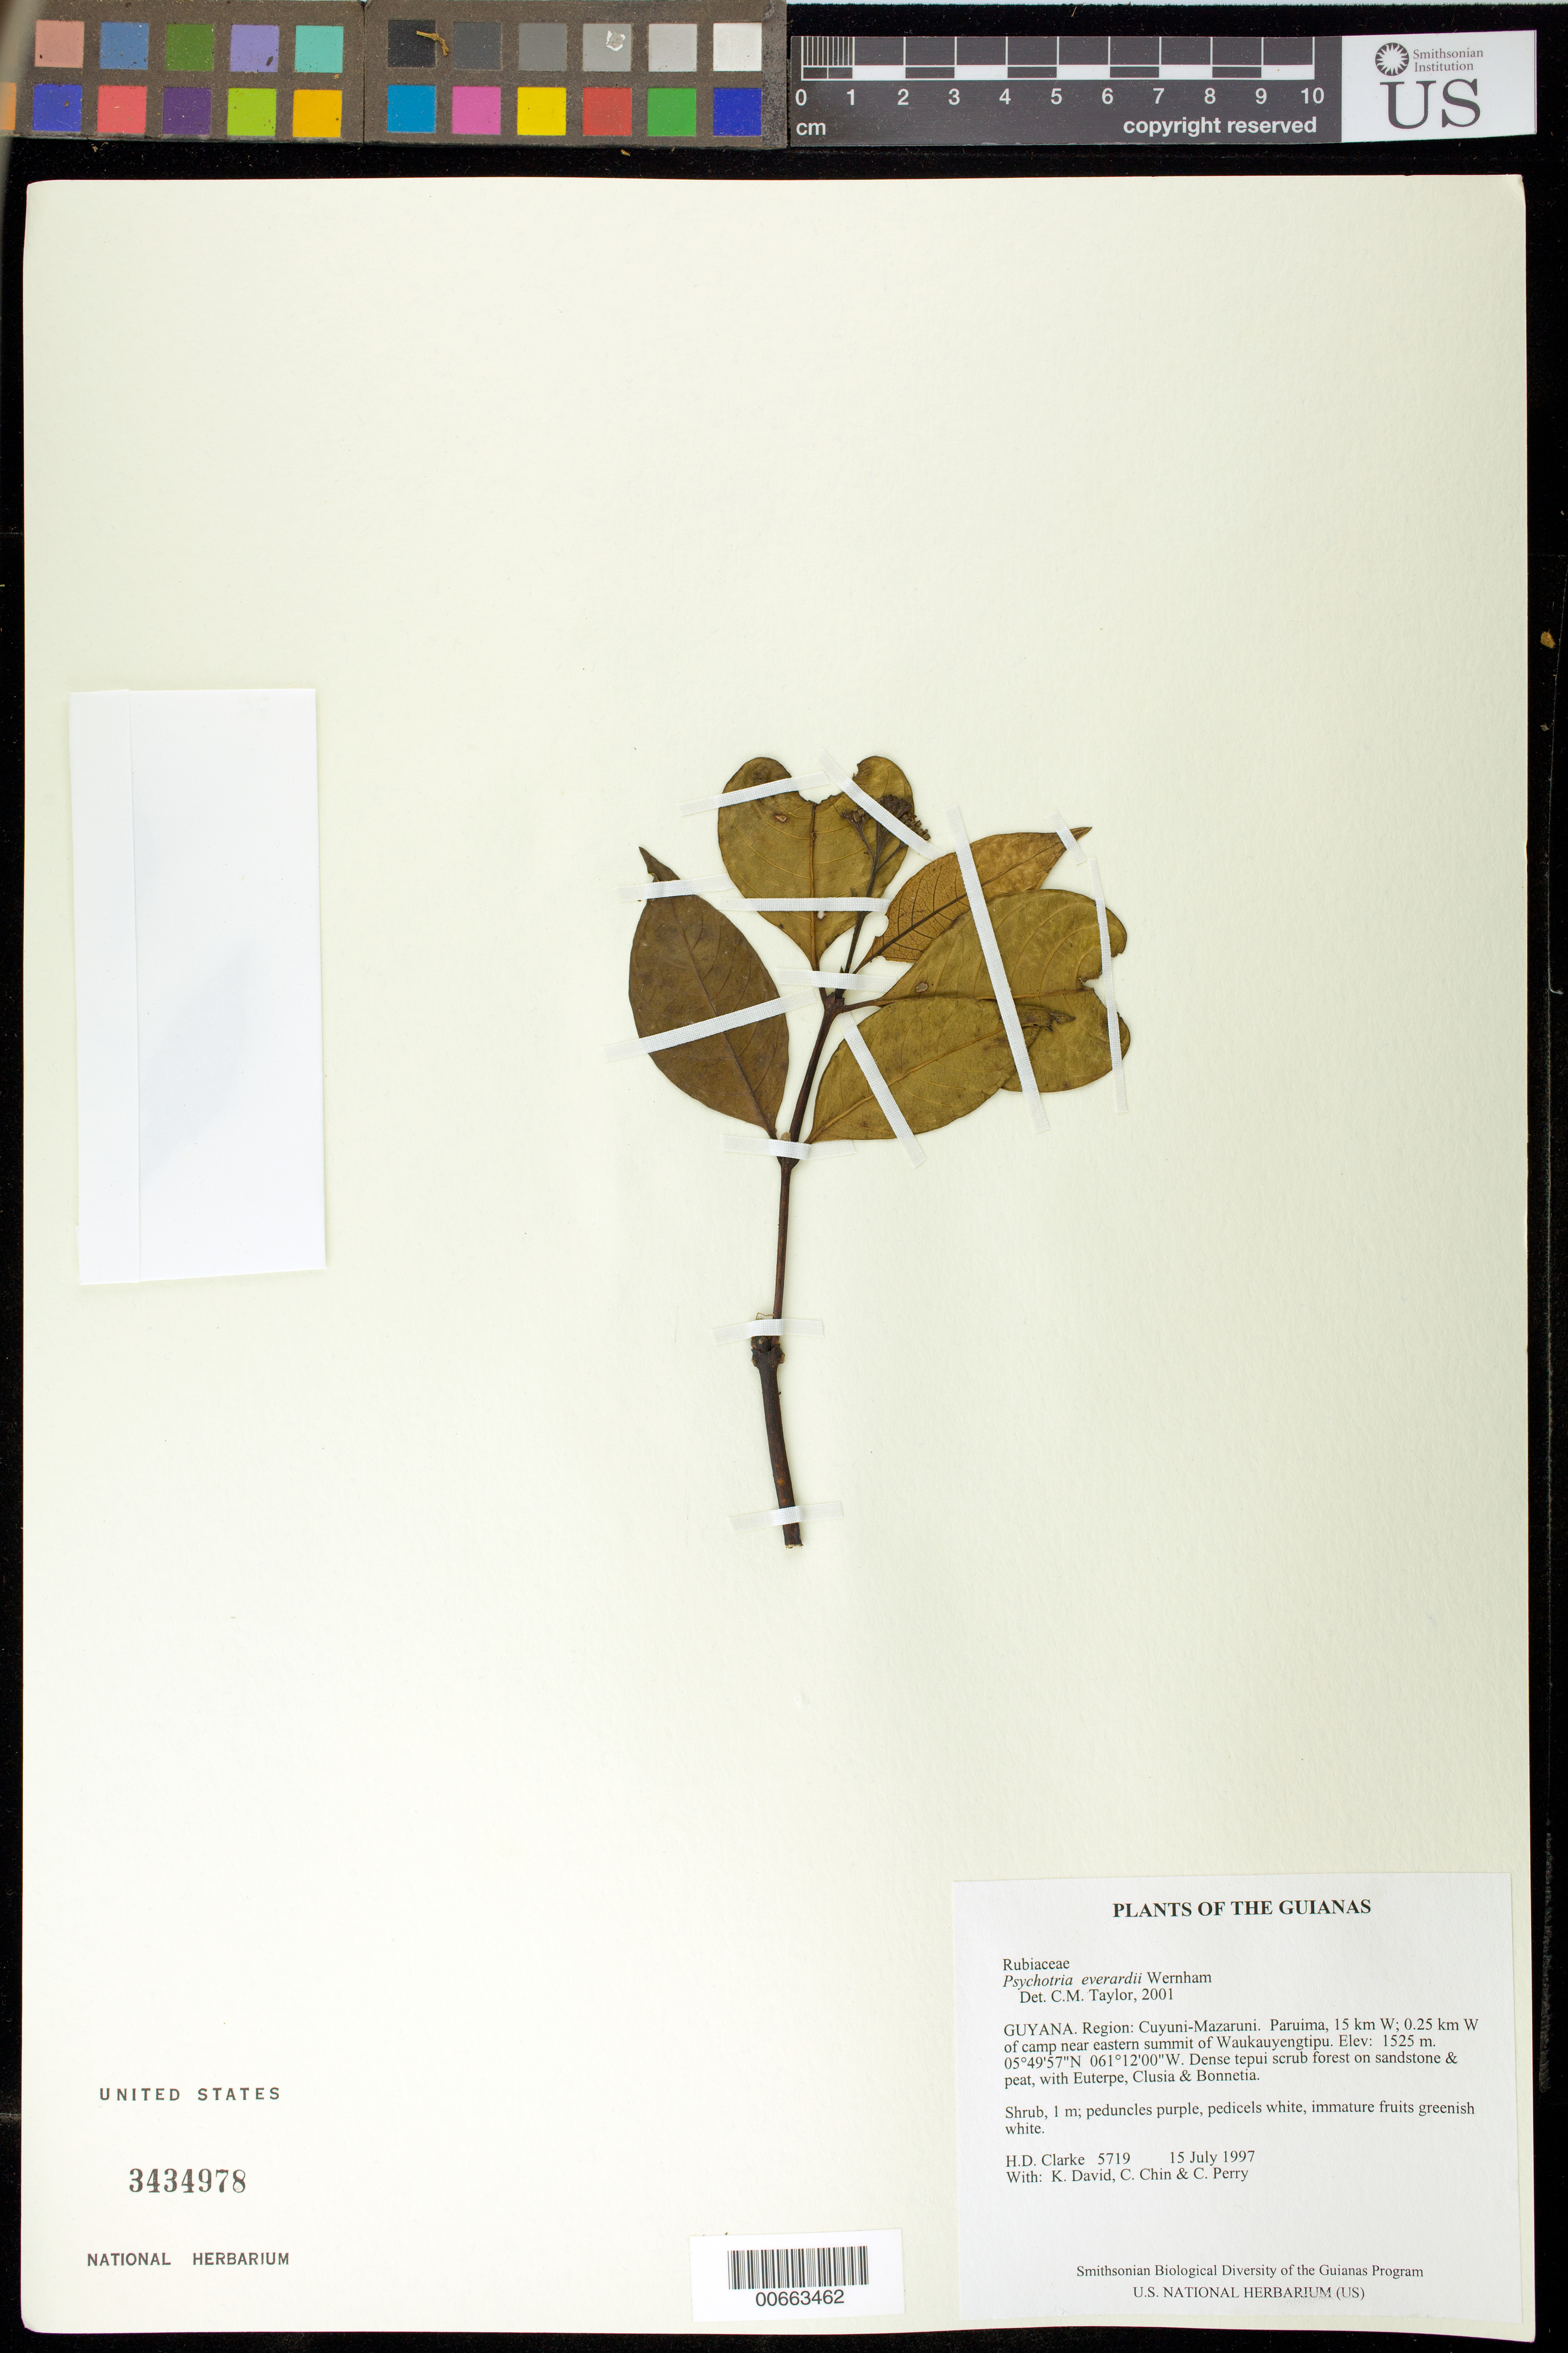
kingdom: Plantae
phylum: Tracheophyta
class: Magnoliopsida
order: Gentianales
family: Rubiaceae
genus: Palicourea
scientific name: Palicourea everardii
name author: (Wernham) Delprete & J.H. Kirkbr.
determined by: Kirkbride, J. H., Jr.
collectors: H. D. Clarke, K. David, C. Chin & C. Perry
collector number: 5719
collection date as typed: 15 July 1997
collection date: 1997-07-15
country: Guyana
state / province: Cuyuni-Mazaruni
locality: Paruima, 15 km W; 0.25 km W of camp near eastern summit of Waukauyengtipu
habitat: Dense tepui scrub forest on sandstone & peat, with Euterpe, Clusia & Bonnetia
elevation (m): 1525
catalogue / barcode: US 3434978